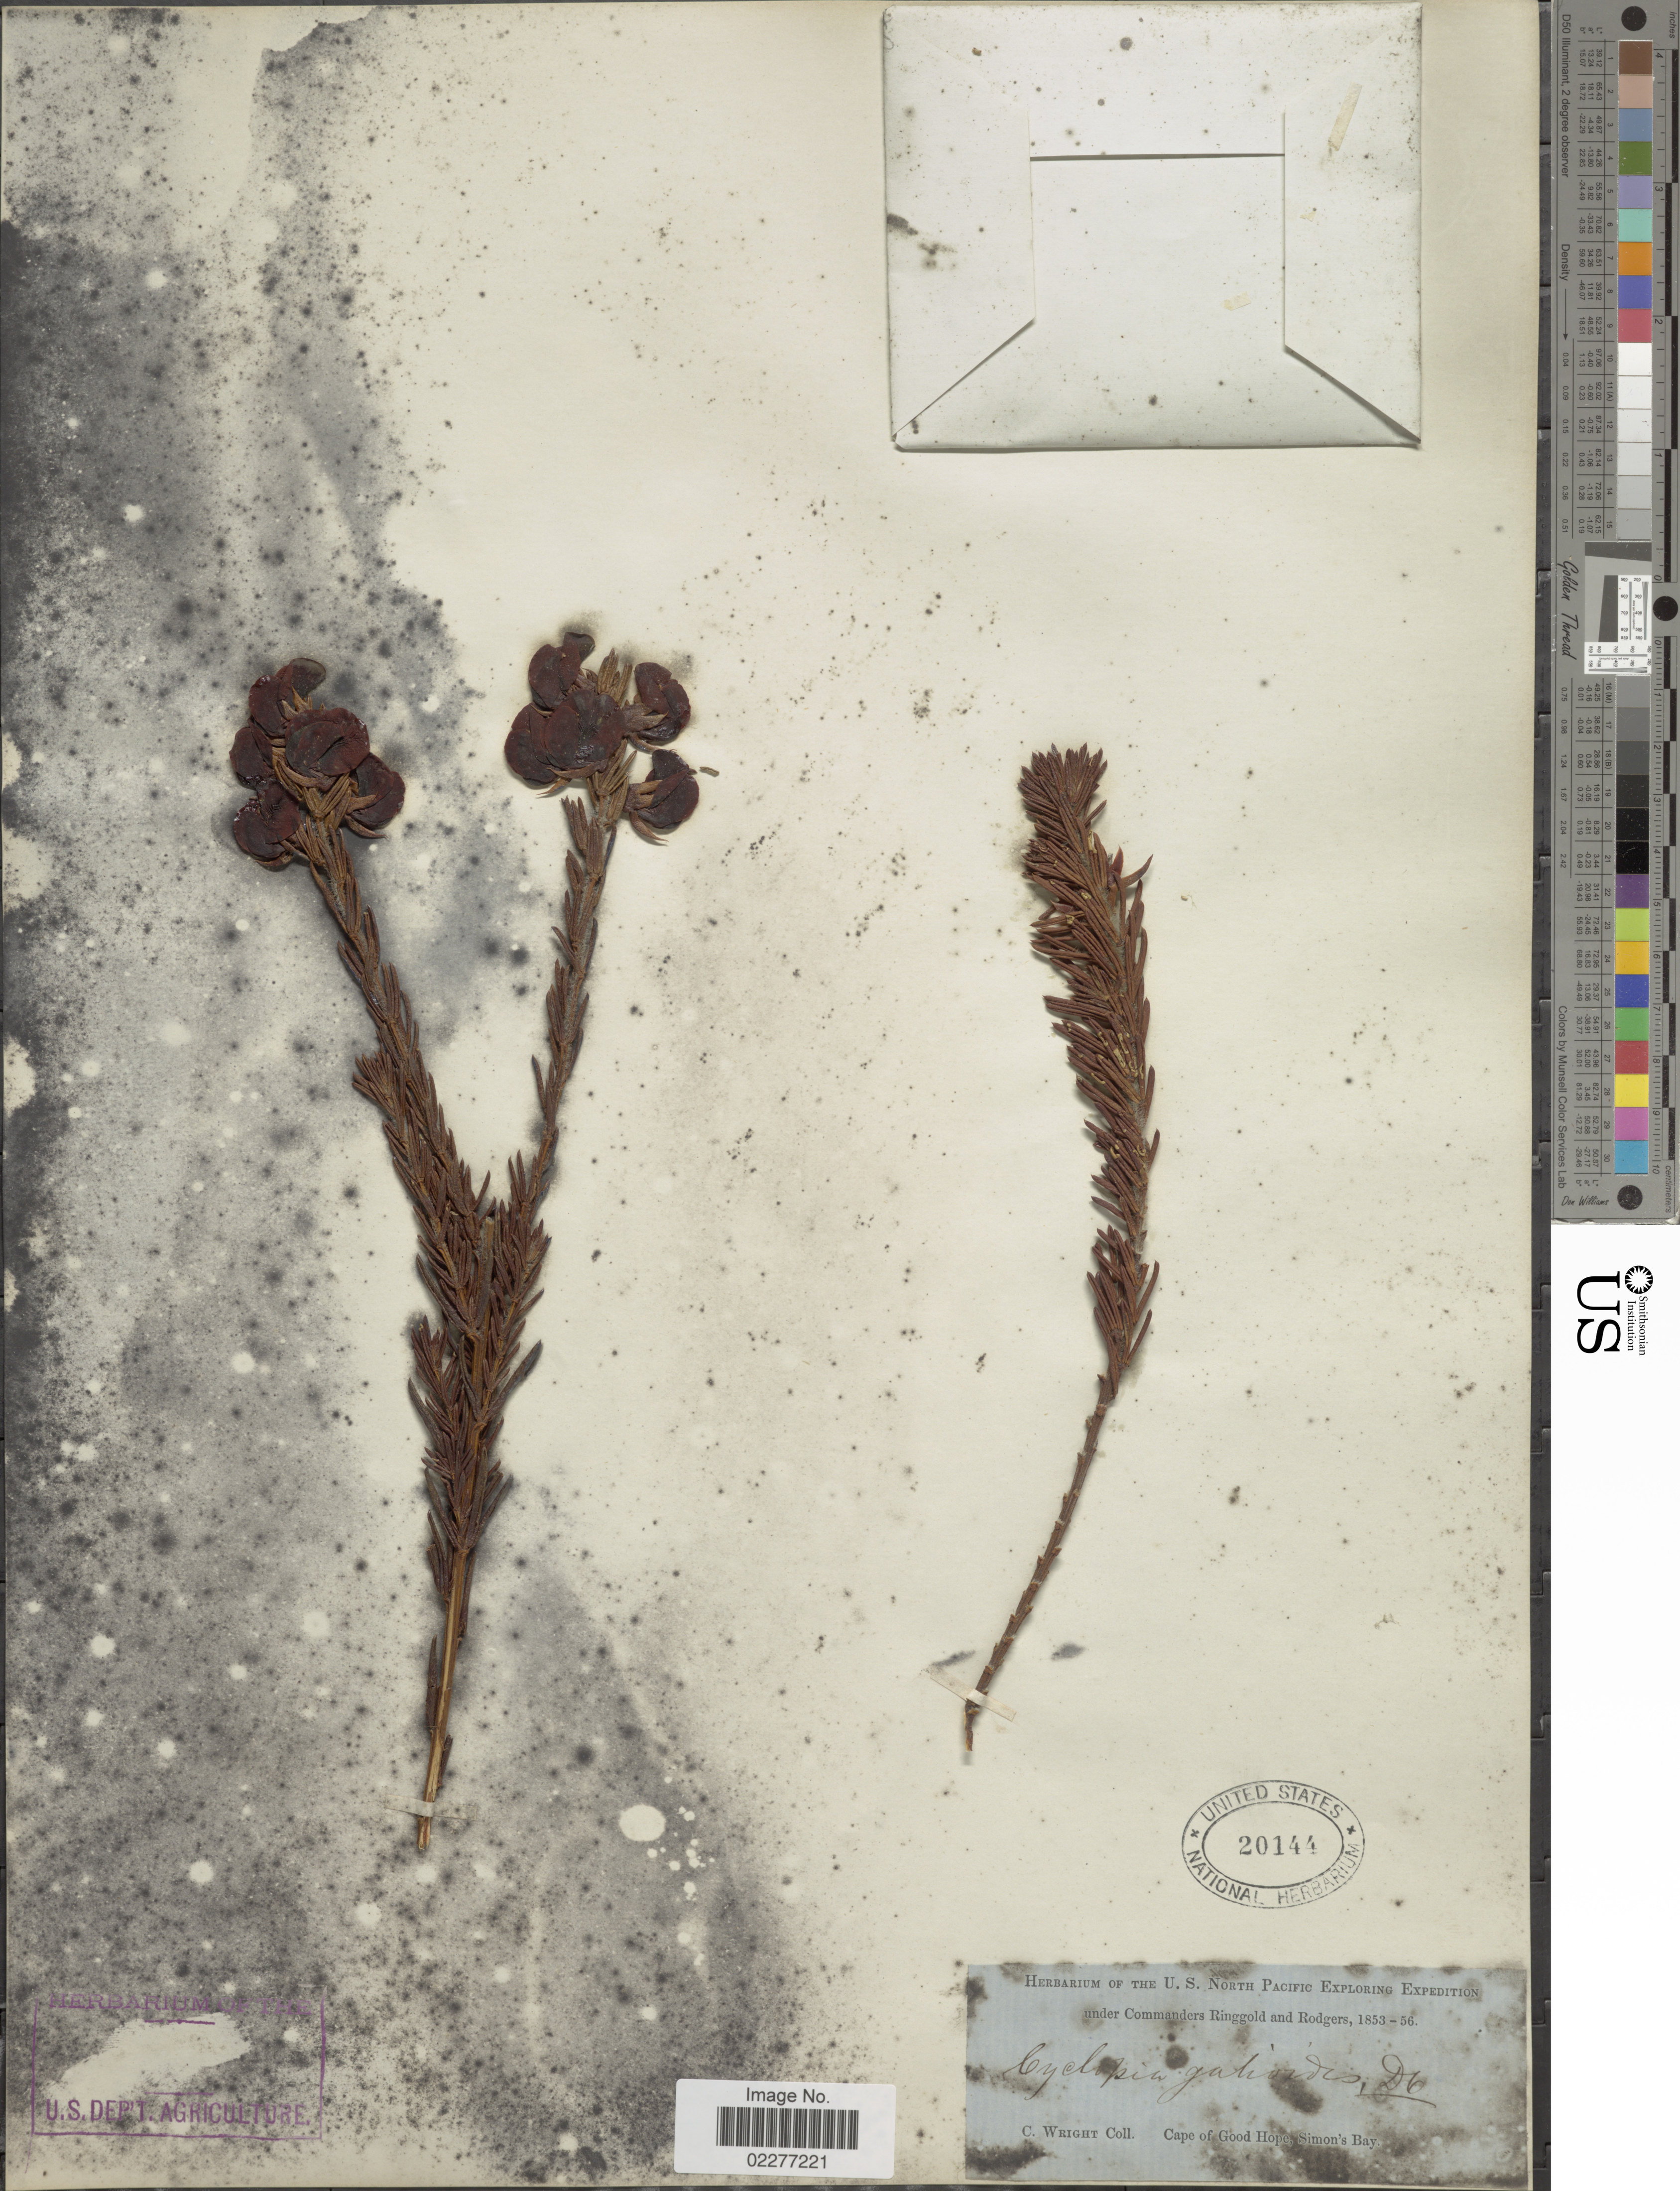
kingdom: Plantae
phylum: Tracheophyta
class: Magnoliopsida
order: Fabales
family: Fabaceae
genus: Cyclopia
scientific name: Cyclopia galioides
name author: DC.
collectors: C. Wright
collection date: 1853/1856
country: South Africa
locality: Cape of Good Hope, Simon's Bay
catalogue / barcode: US 20144